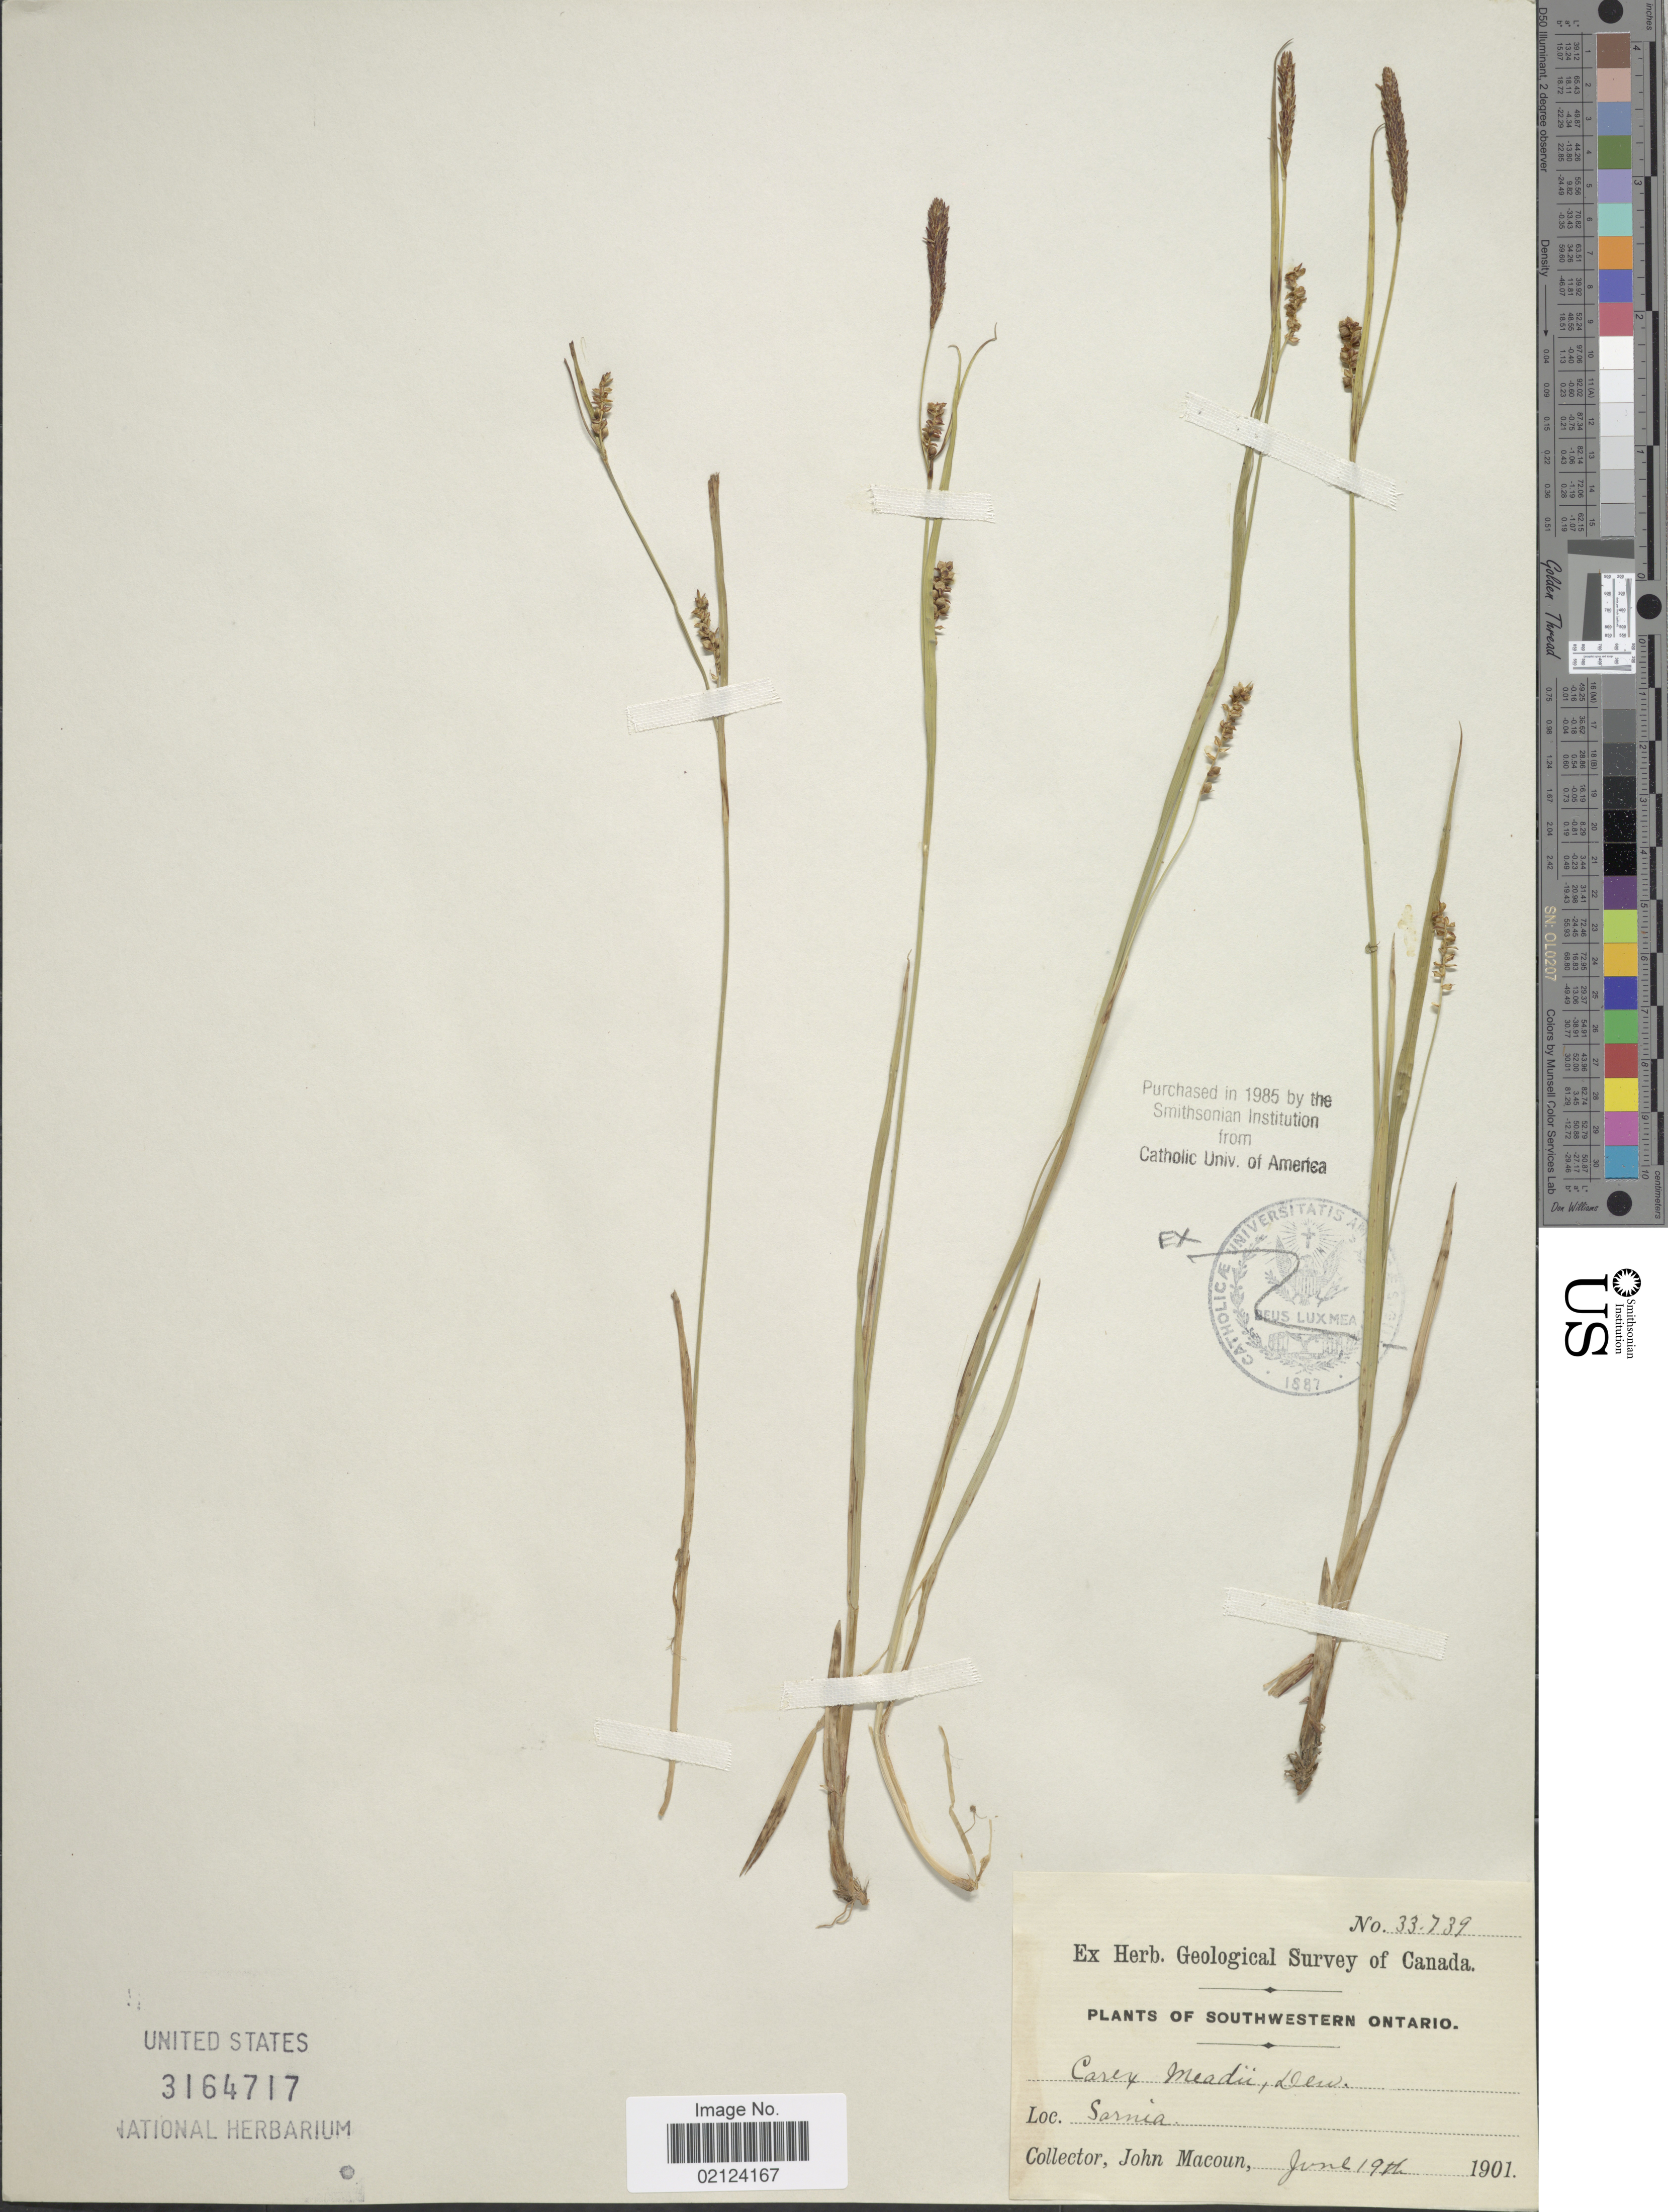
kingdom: Plantae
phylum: Tracheophyta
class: Liliopsida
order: Poales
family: Cyperaceae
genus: Carex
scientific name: Carex meadii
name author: Dewey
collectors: J. Macoun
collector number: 33739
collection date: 1901-06-19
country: Canada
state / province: Ontario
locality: Southwestern Ontario. Sarnia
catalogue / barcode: US 3164717